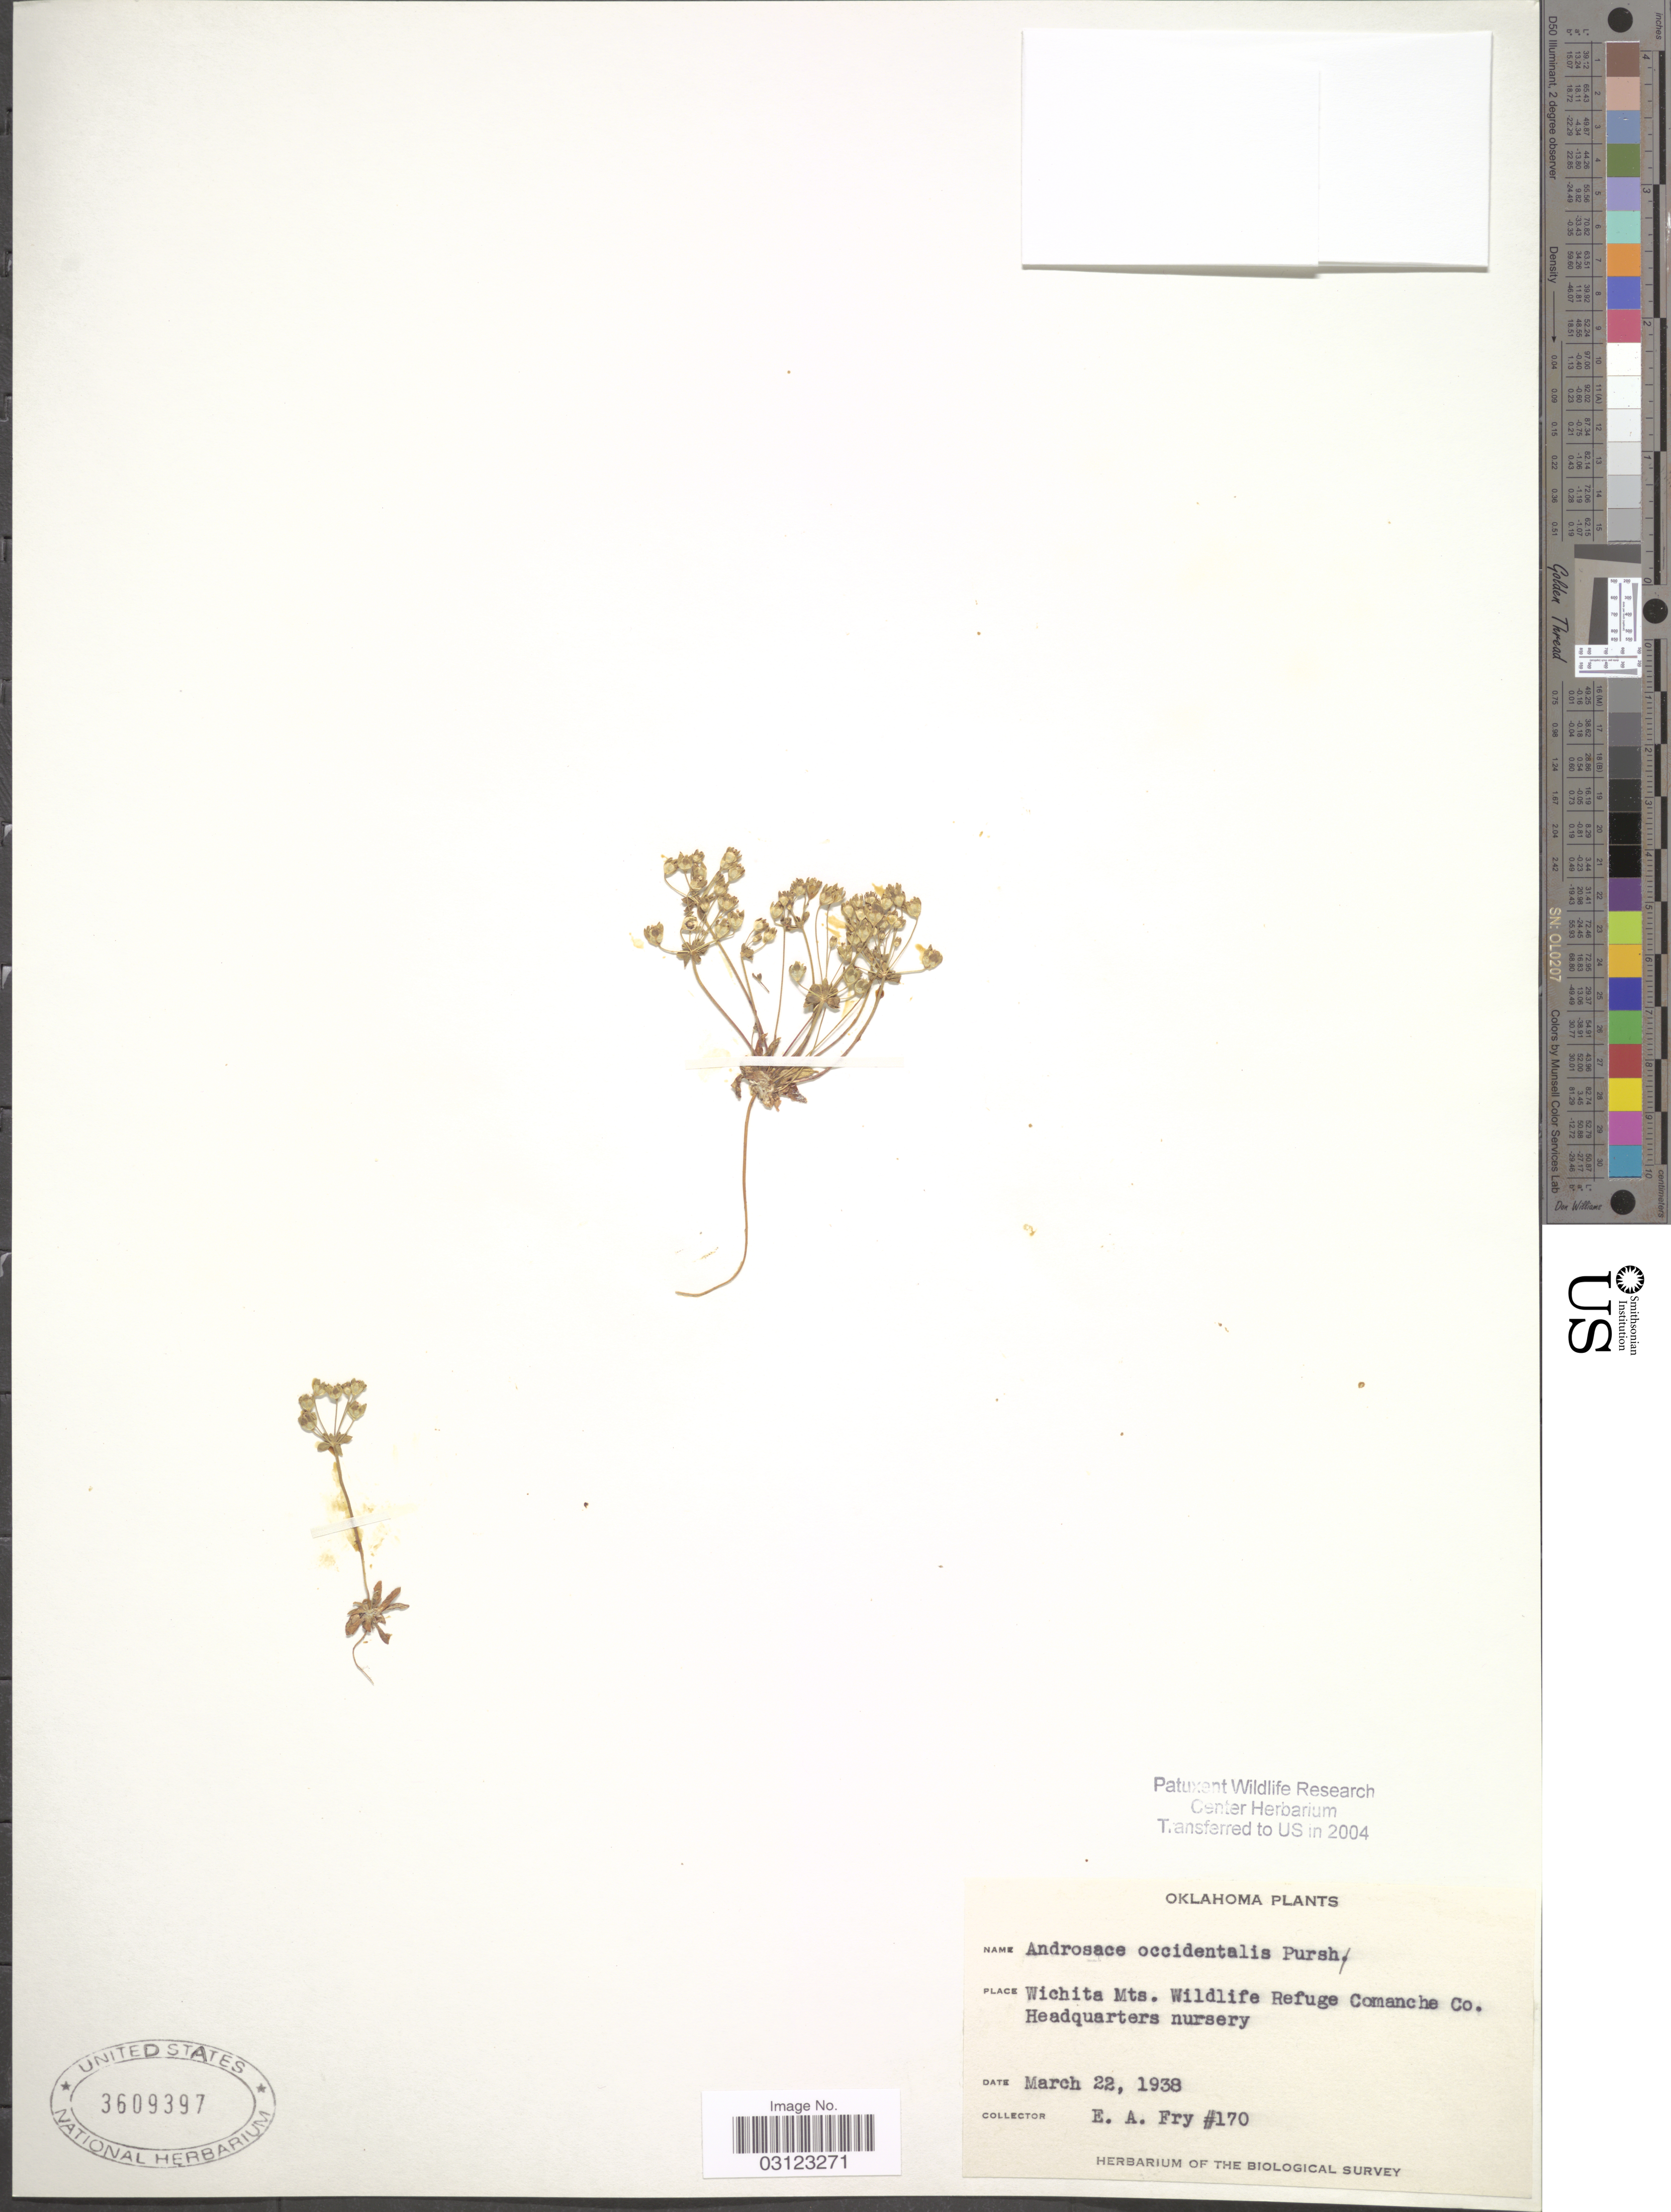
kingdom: Plantae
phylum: Tracheophyta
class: Magnoliopsida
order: Ericales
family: Primulaceae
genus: Androsace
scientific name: Androsace occidentalis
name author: (Pursh) Pursh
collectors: E. Fry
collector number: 170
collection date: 1938-03-22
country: United States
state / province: Oklahoma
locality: Wichita Mts. Wildlife Refuge Comanche Co. Headquarters nursery.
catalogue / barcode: US 3609397